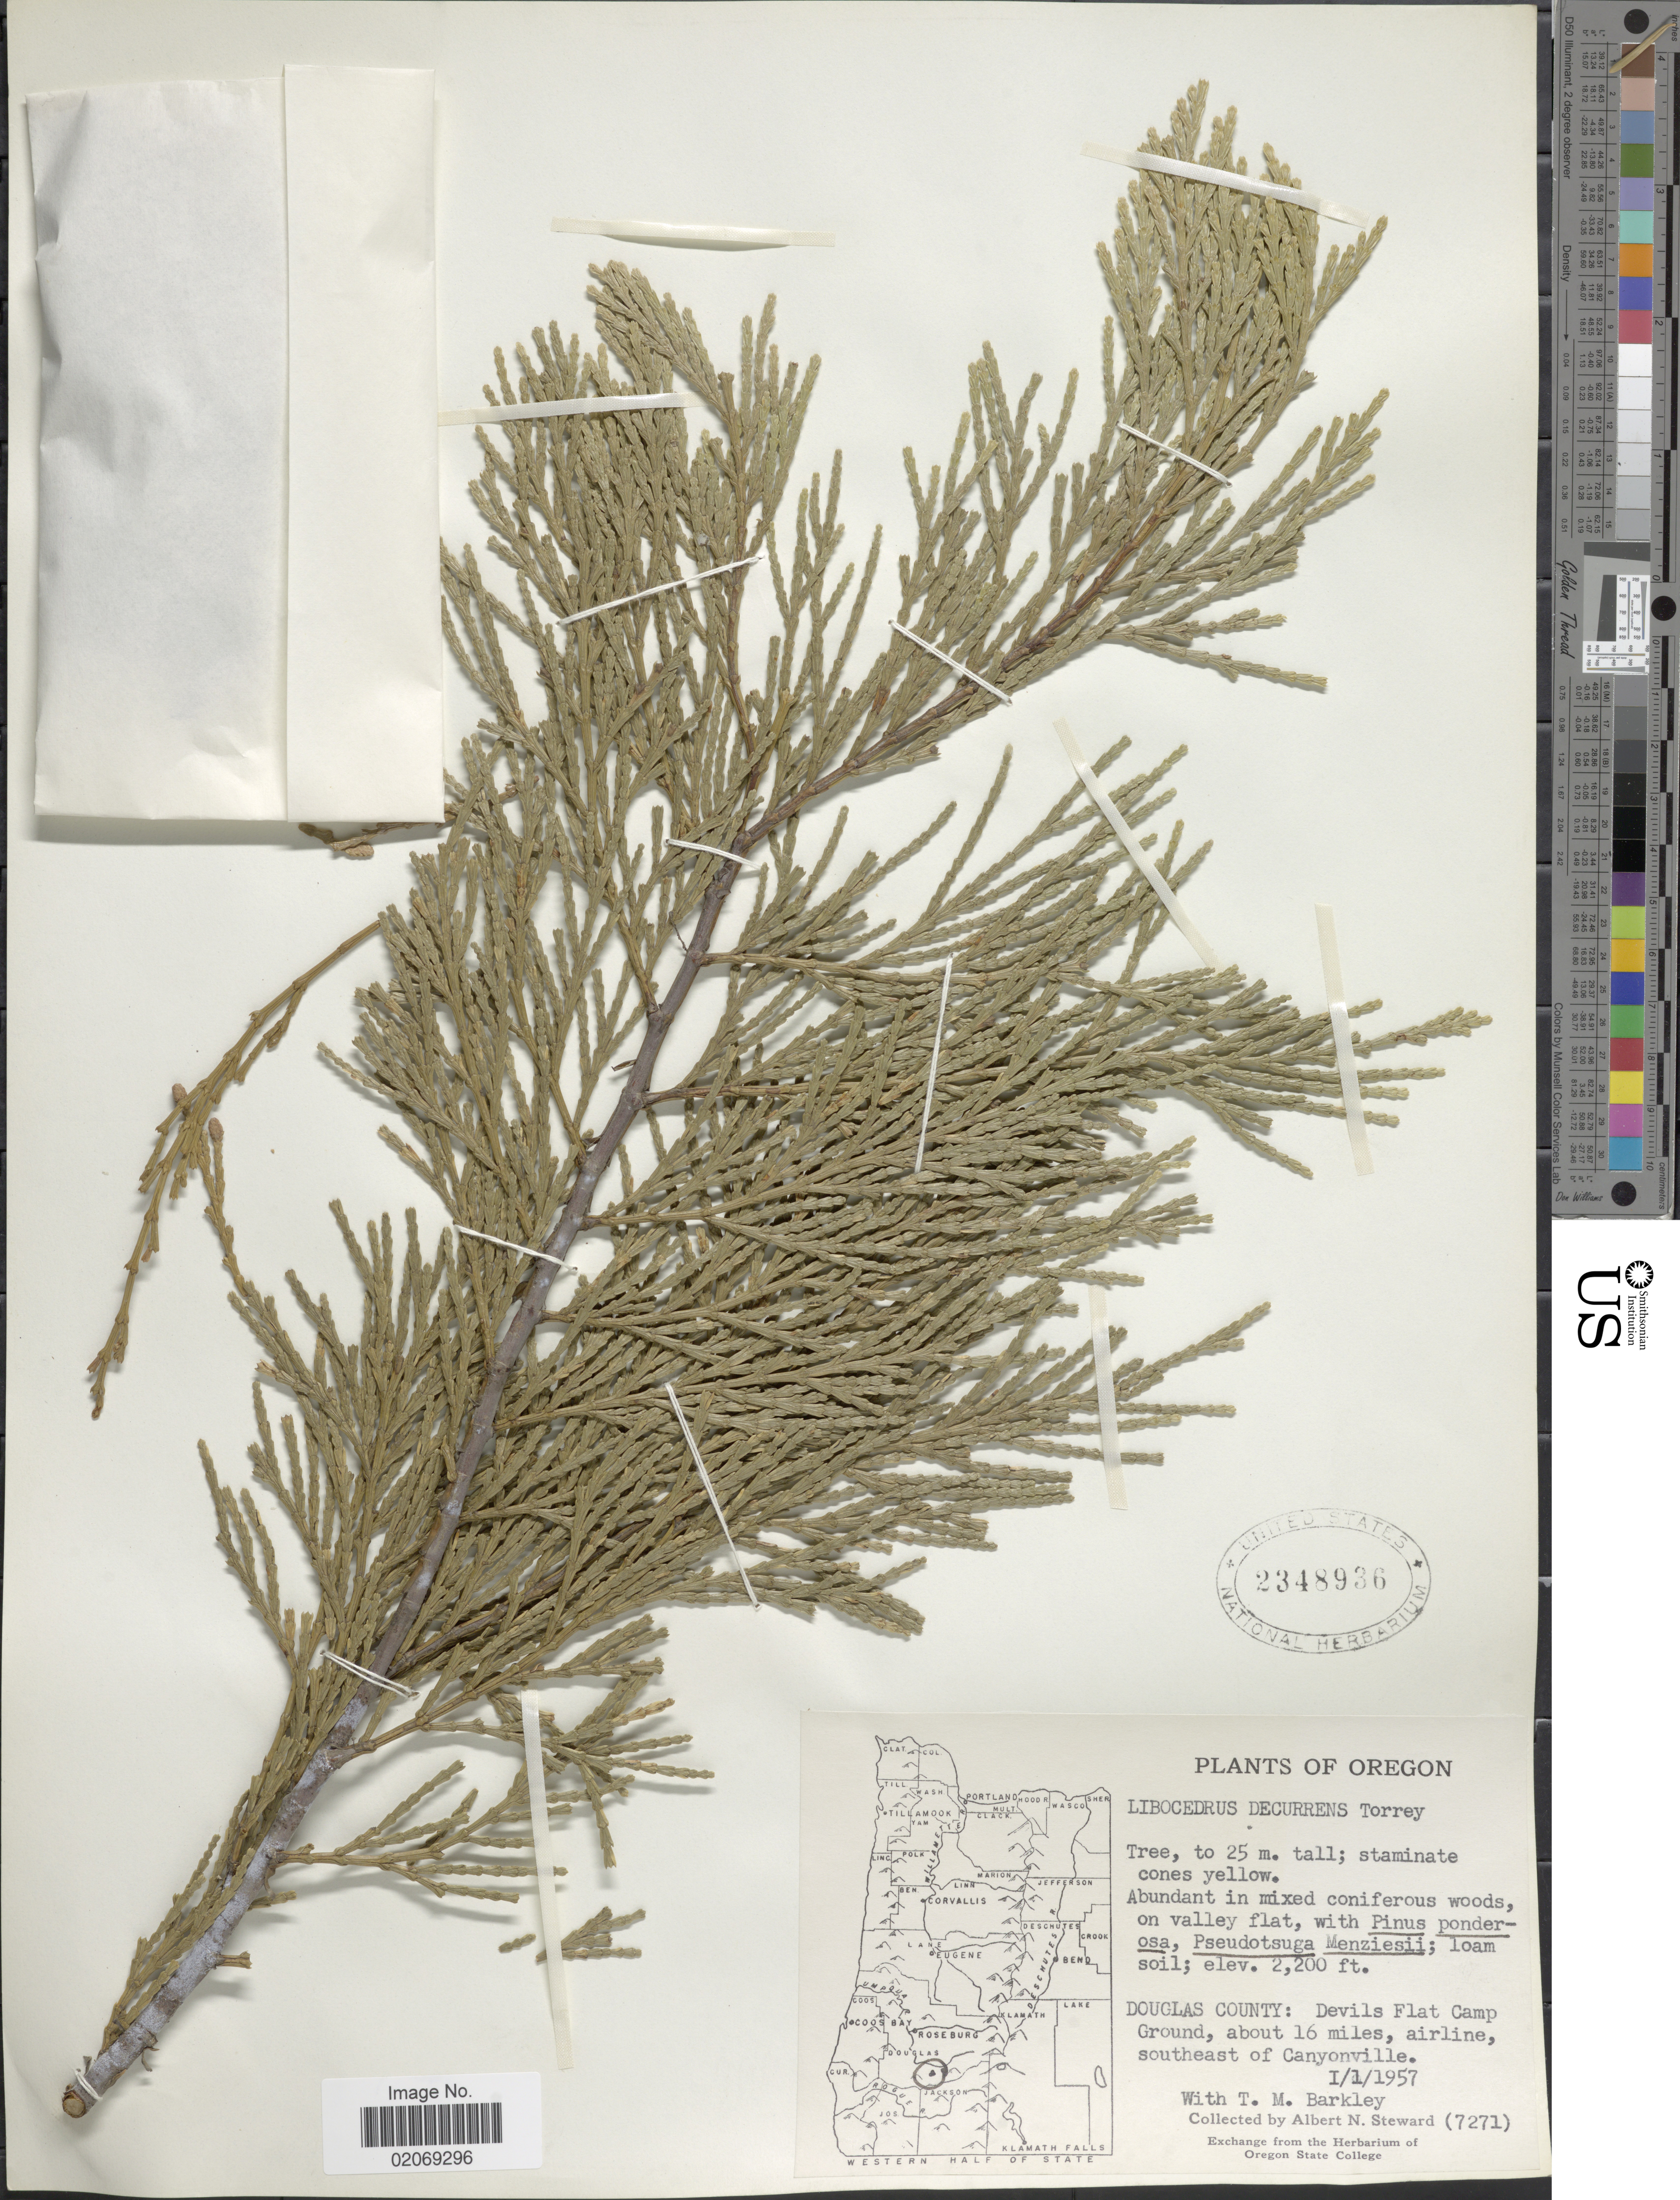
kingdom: Plantae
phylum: Tracheophyta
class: Pinopsida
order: Pinales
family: Cupressaceae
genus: Libocedrus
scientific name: Libocedrus decurrens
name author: Torr.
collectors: A. N. Steward & T. M. Barkley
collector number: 7271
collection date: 1957-01-01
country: United States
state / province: Oregon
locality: Douglas County: Devils Flat Camp Ground, about 16 miles, airline, southeast of Canyonville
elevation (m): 671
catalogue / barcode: US 2348936